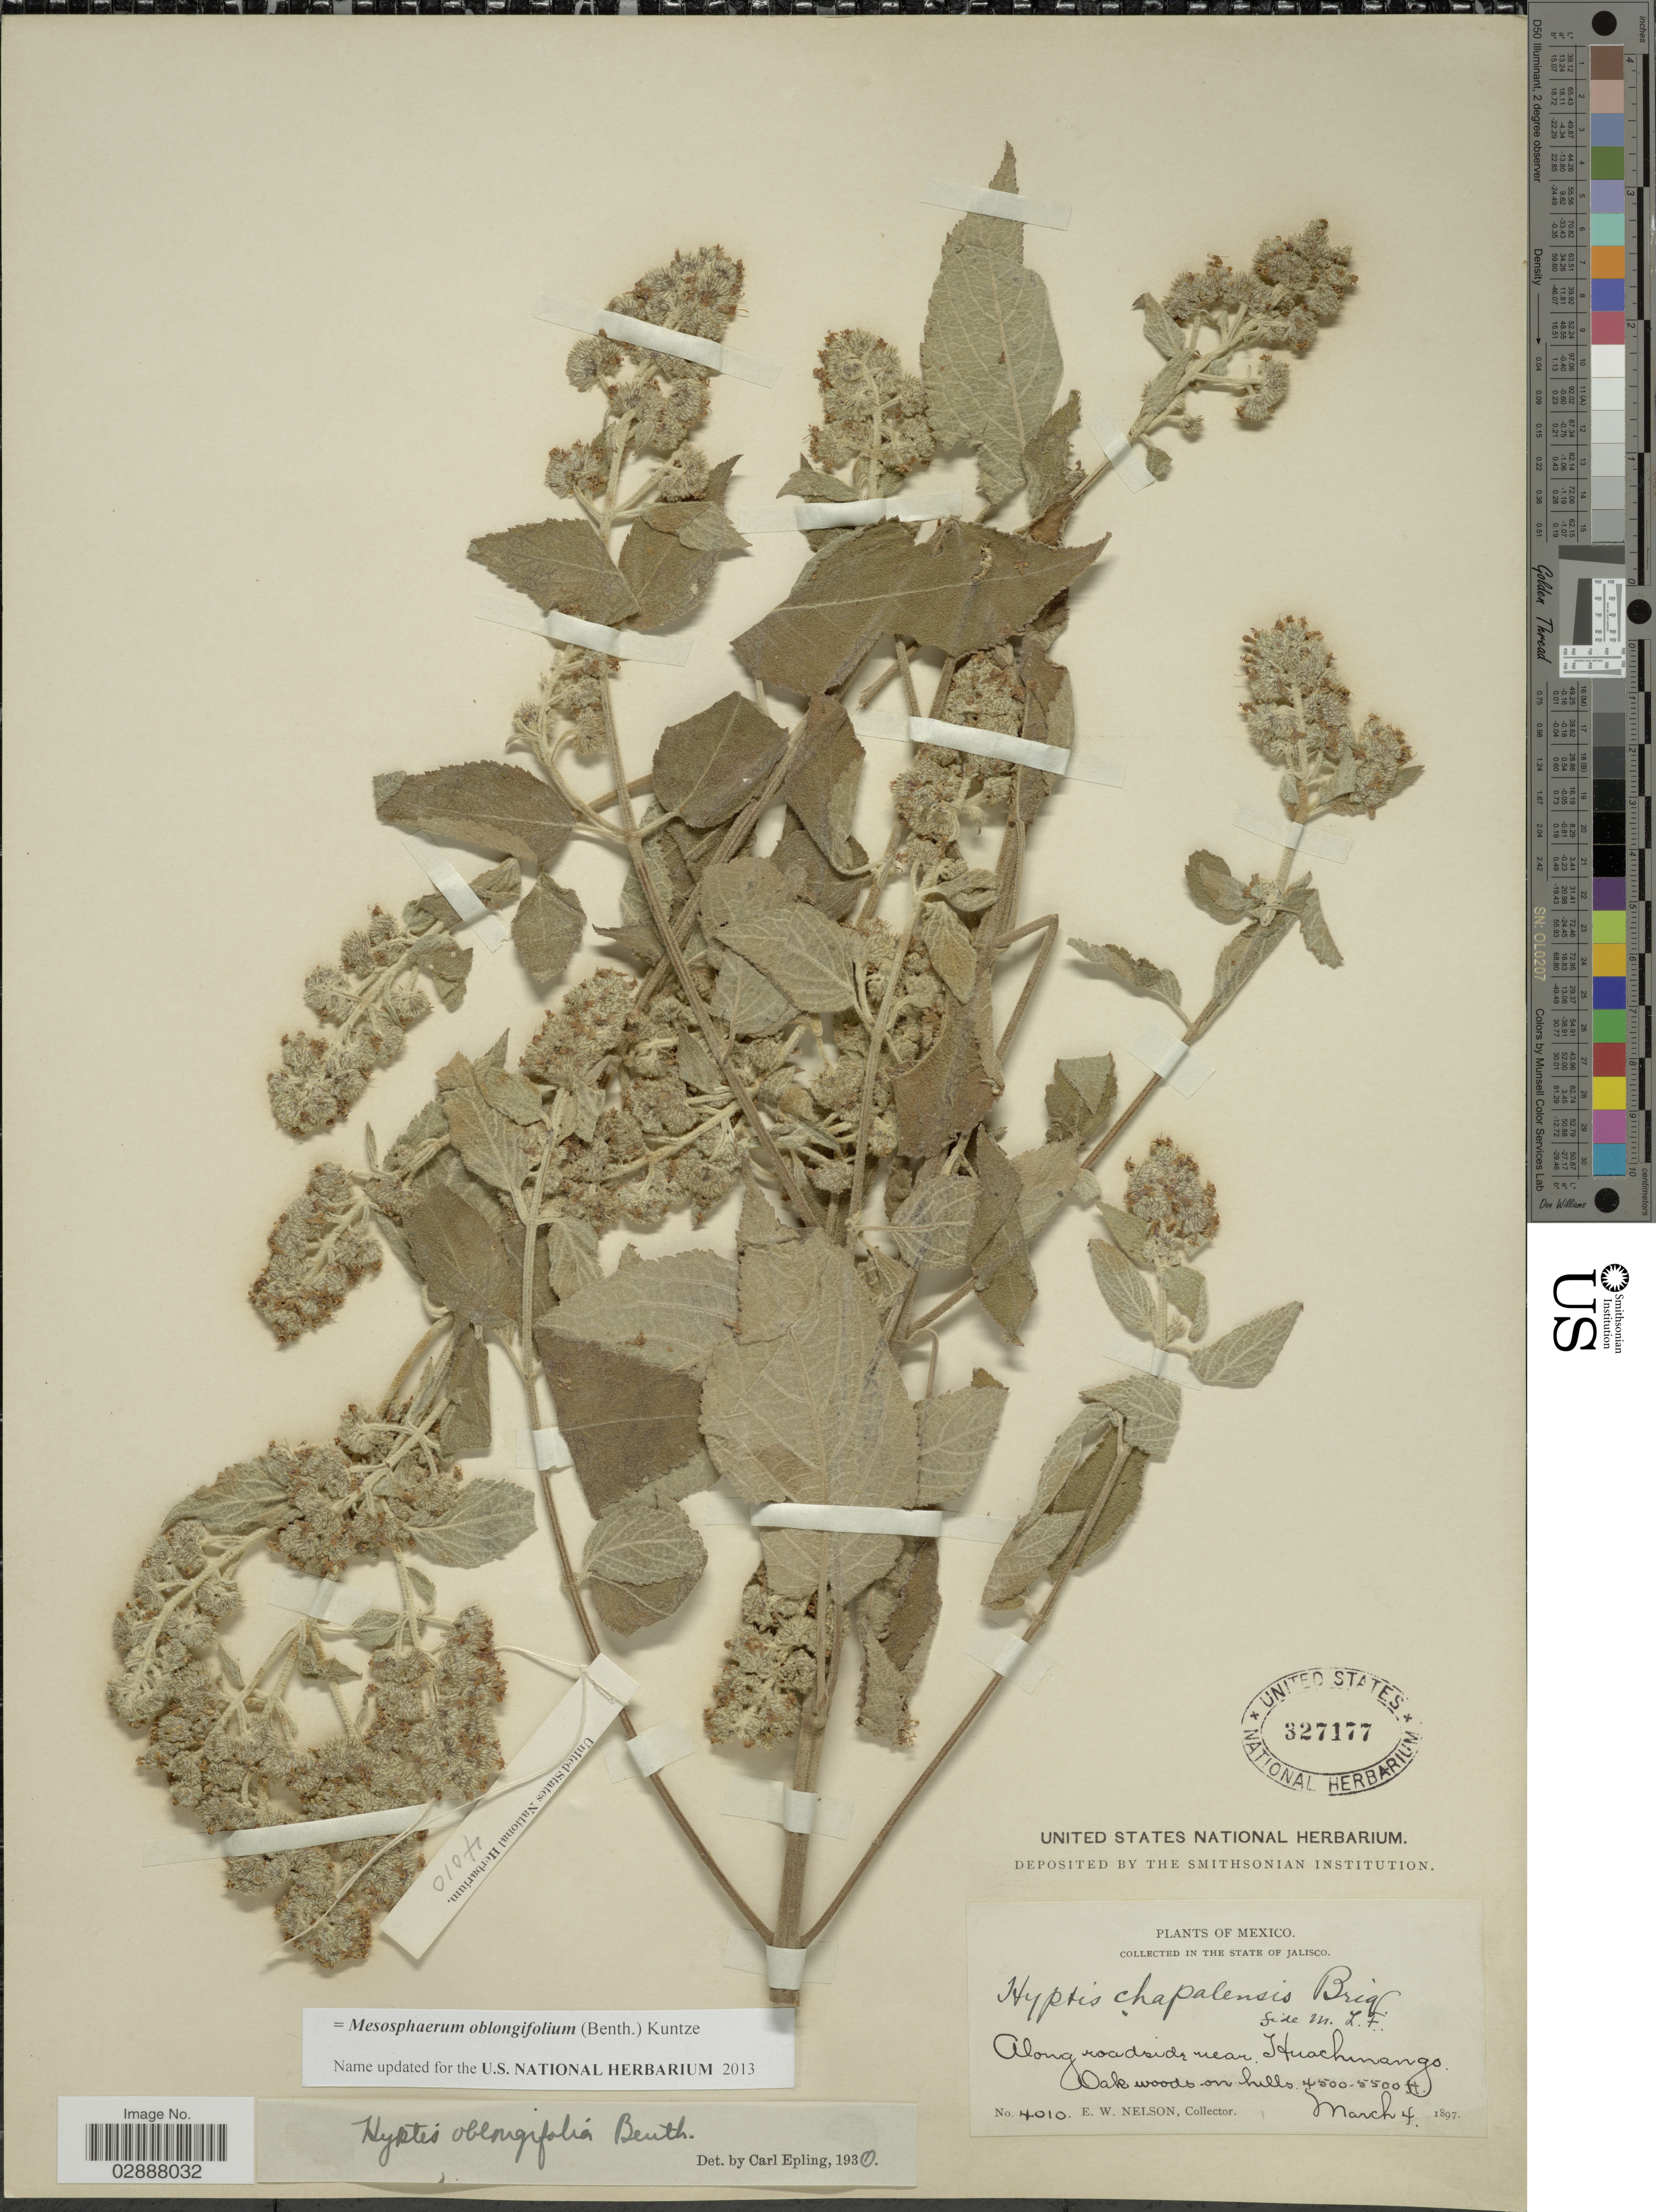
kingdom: Plantae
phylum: Tracheophyta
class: Magnoliopsida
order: Lamiales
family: Lamiaceae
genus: Mesosphaerum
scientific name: Mesosphaerum oblongifolium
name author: (Benth.) Kuntze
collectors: E. W. Nelson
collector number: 4010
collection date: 1897-03-04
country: Mexico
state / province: Jalisco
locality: Along roadside near Huachinango.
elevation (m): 1372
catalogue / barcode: US 327177